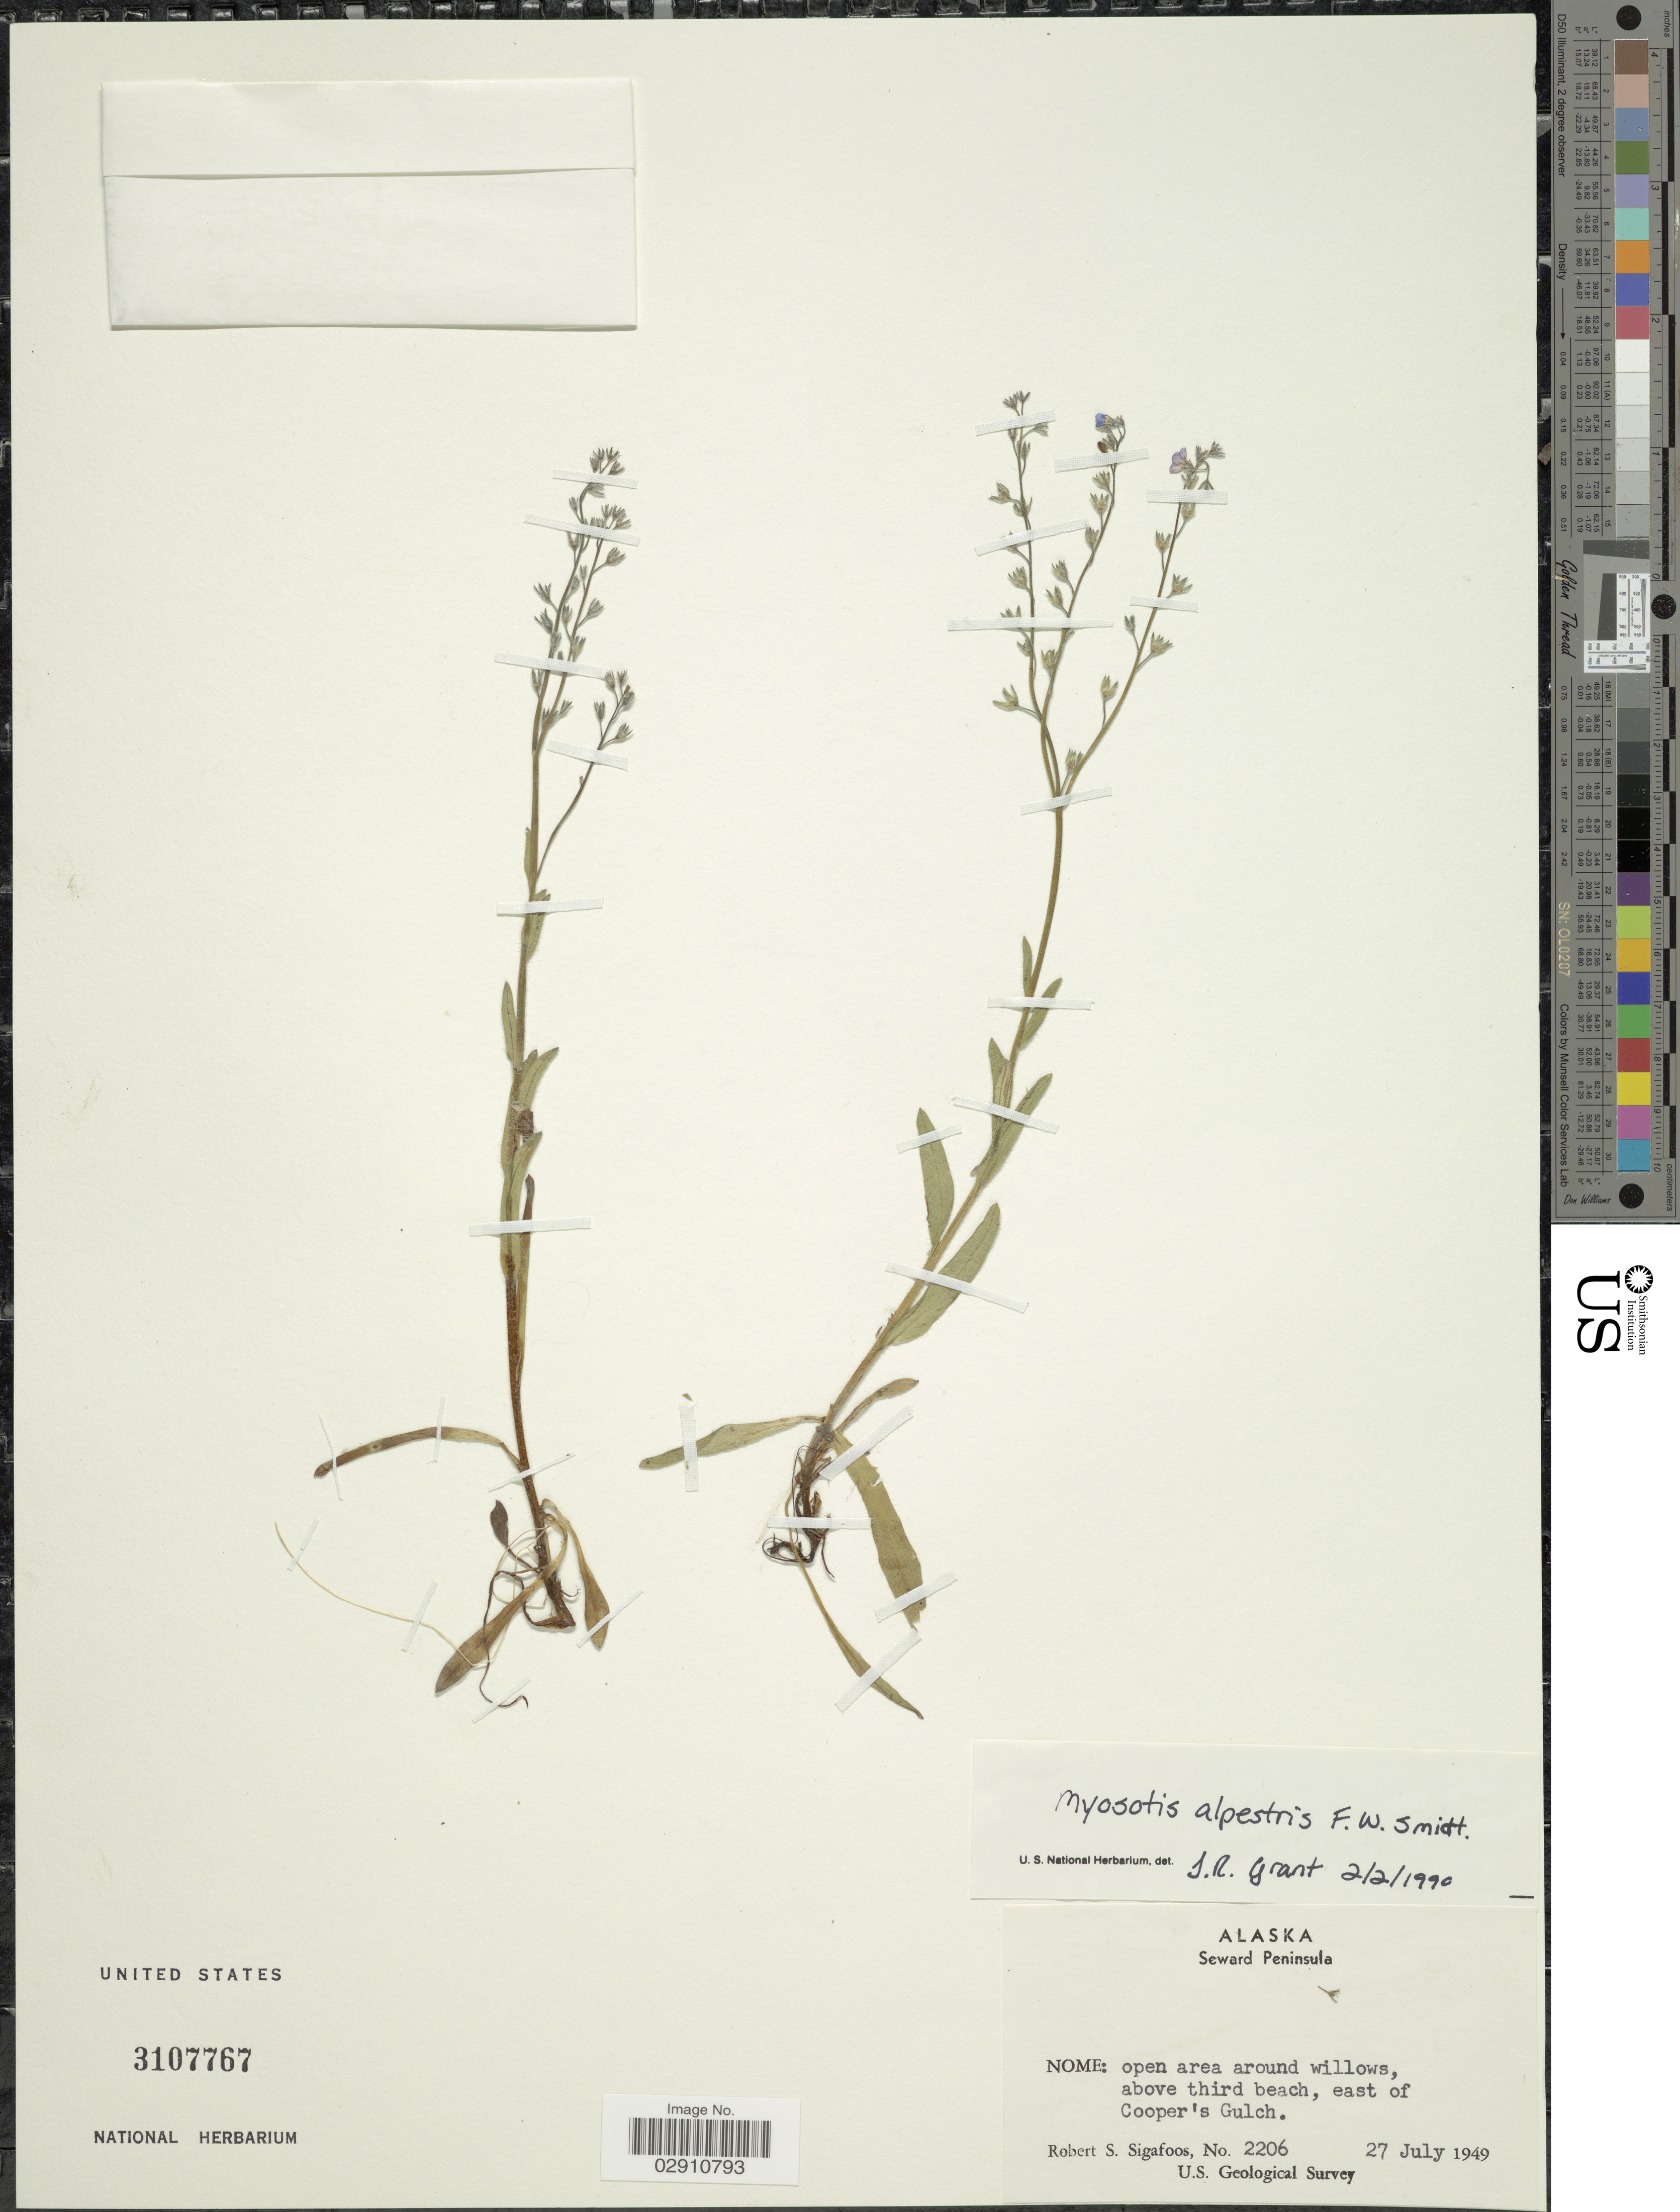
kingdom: Plantae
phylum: Tracheophyta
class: Magnoliopsida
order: Boraginales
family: Boraginaceae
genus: Myosotis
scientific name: Myosotis alpestris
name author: F.W. Schmidt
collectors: R. Sigafoos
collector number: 2206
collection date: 1949-07-27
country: United States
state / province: Alaska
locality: Seward Peninsula. Nome: open area around willows, above third beach, east of Cooper's Gulch.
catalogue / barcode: US 3107767